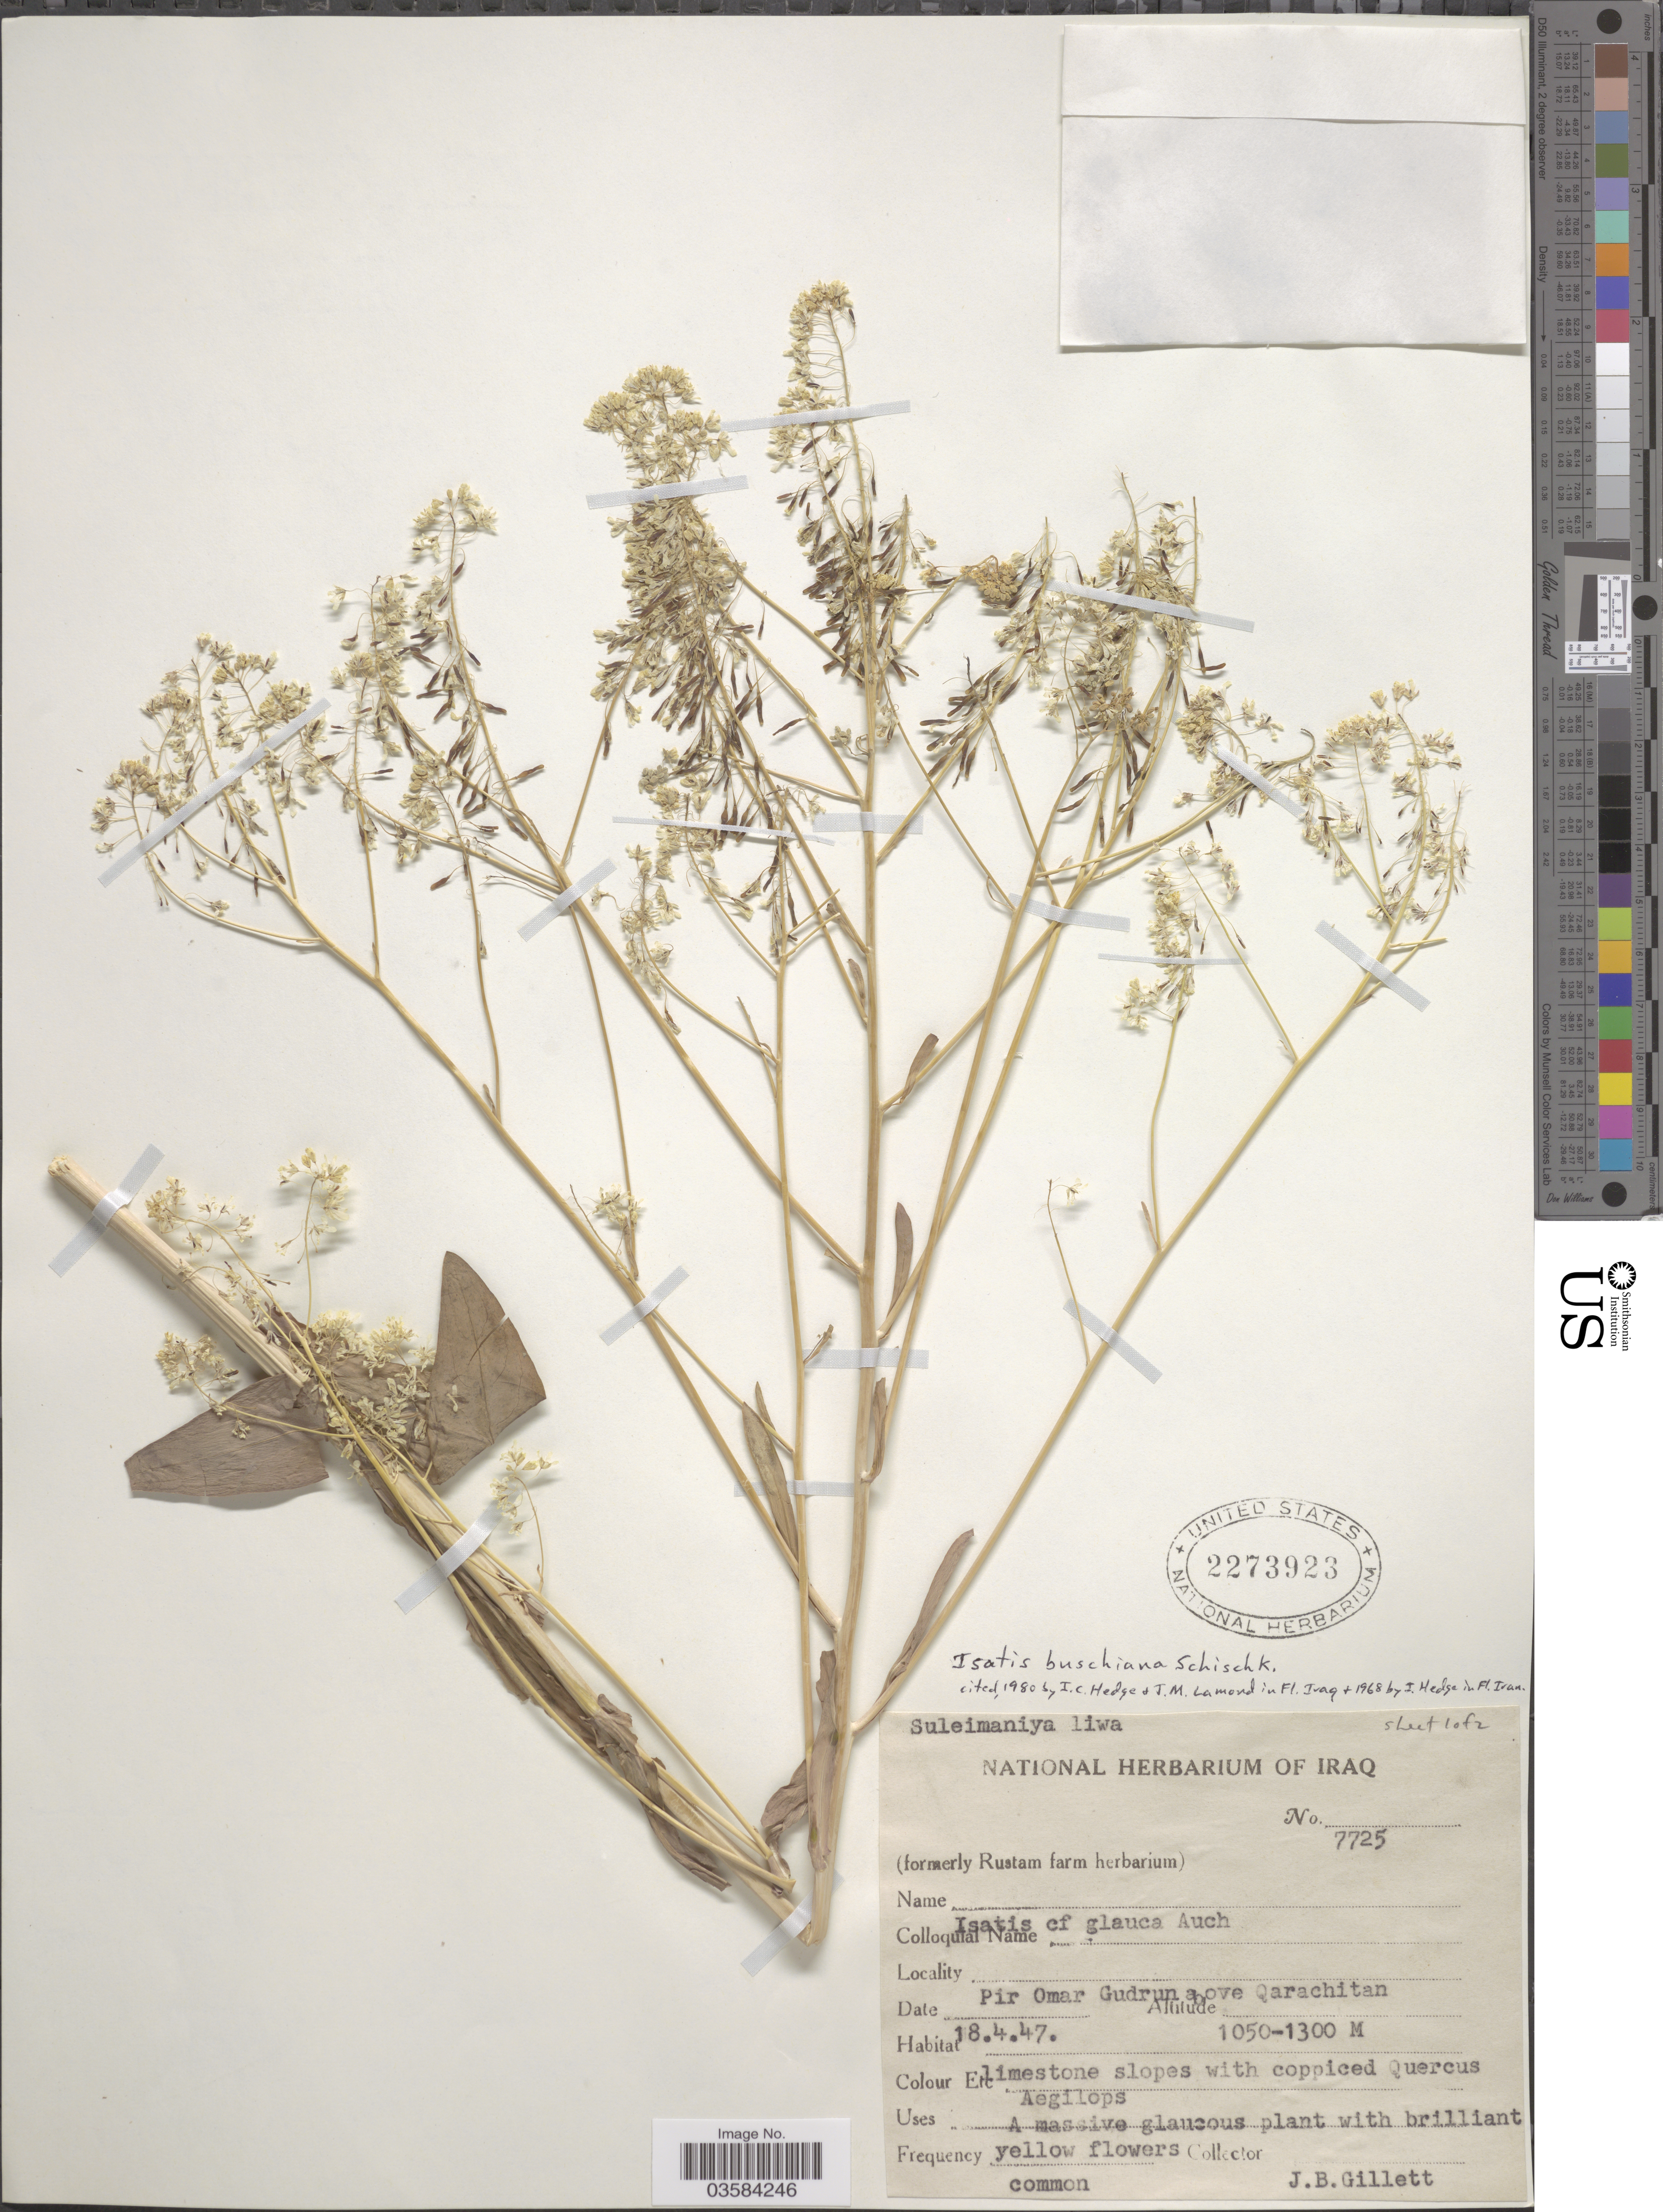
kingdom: Plantae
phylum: Tracheophyta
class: Magnoliopsida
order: Brassicales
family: Brassicaceae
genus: Isatis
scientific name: Isatis buschiana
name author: Schischk.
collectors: J. B. Gillett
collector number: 7725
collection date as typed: Transcribed d/m/y: 18/4/47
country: Iraq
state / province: As Sulaymānīyah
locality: Suleimaniya liwa. Pir Omar Gudrun above Qarachitan.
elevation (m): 1050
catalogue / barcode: US 2273923